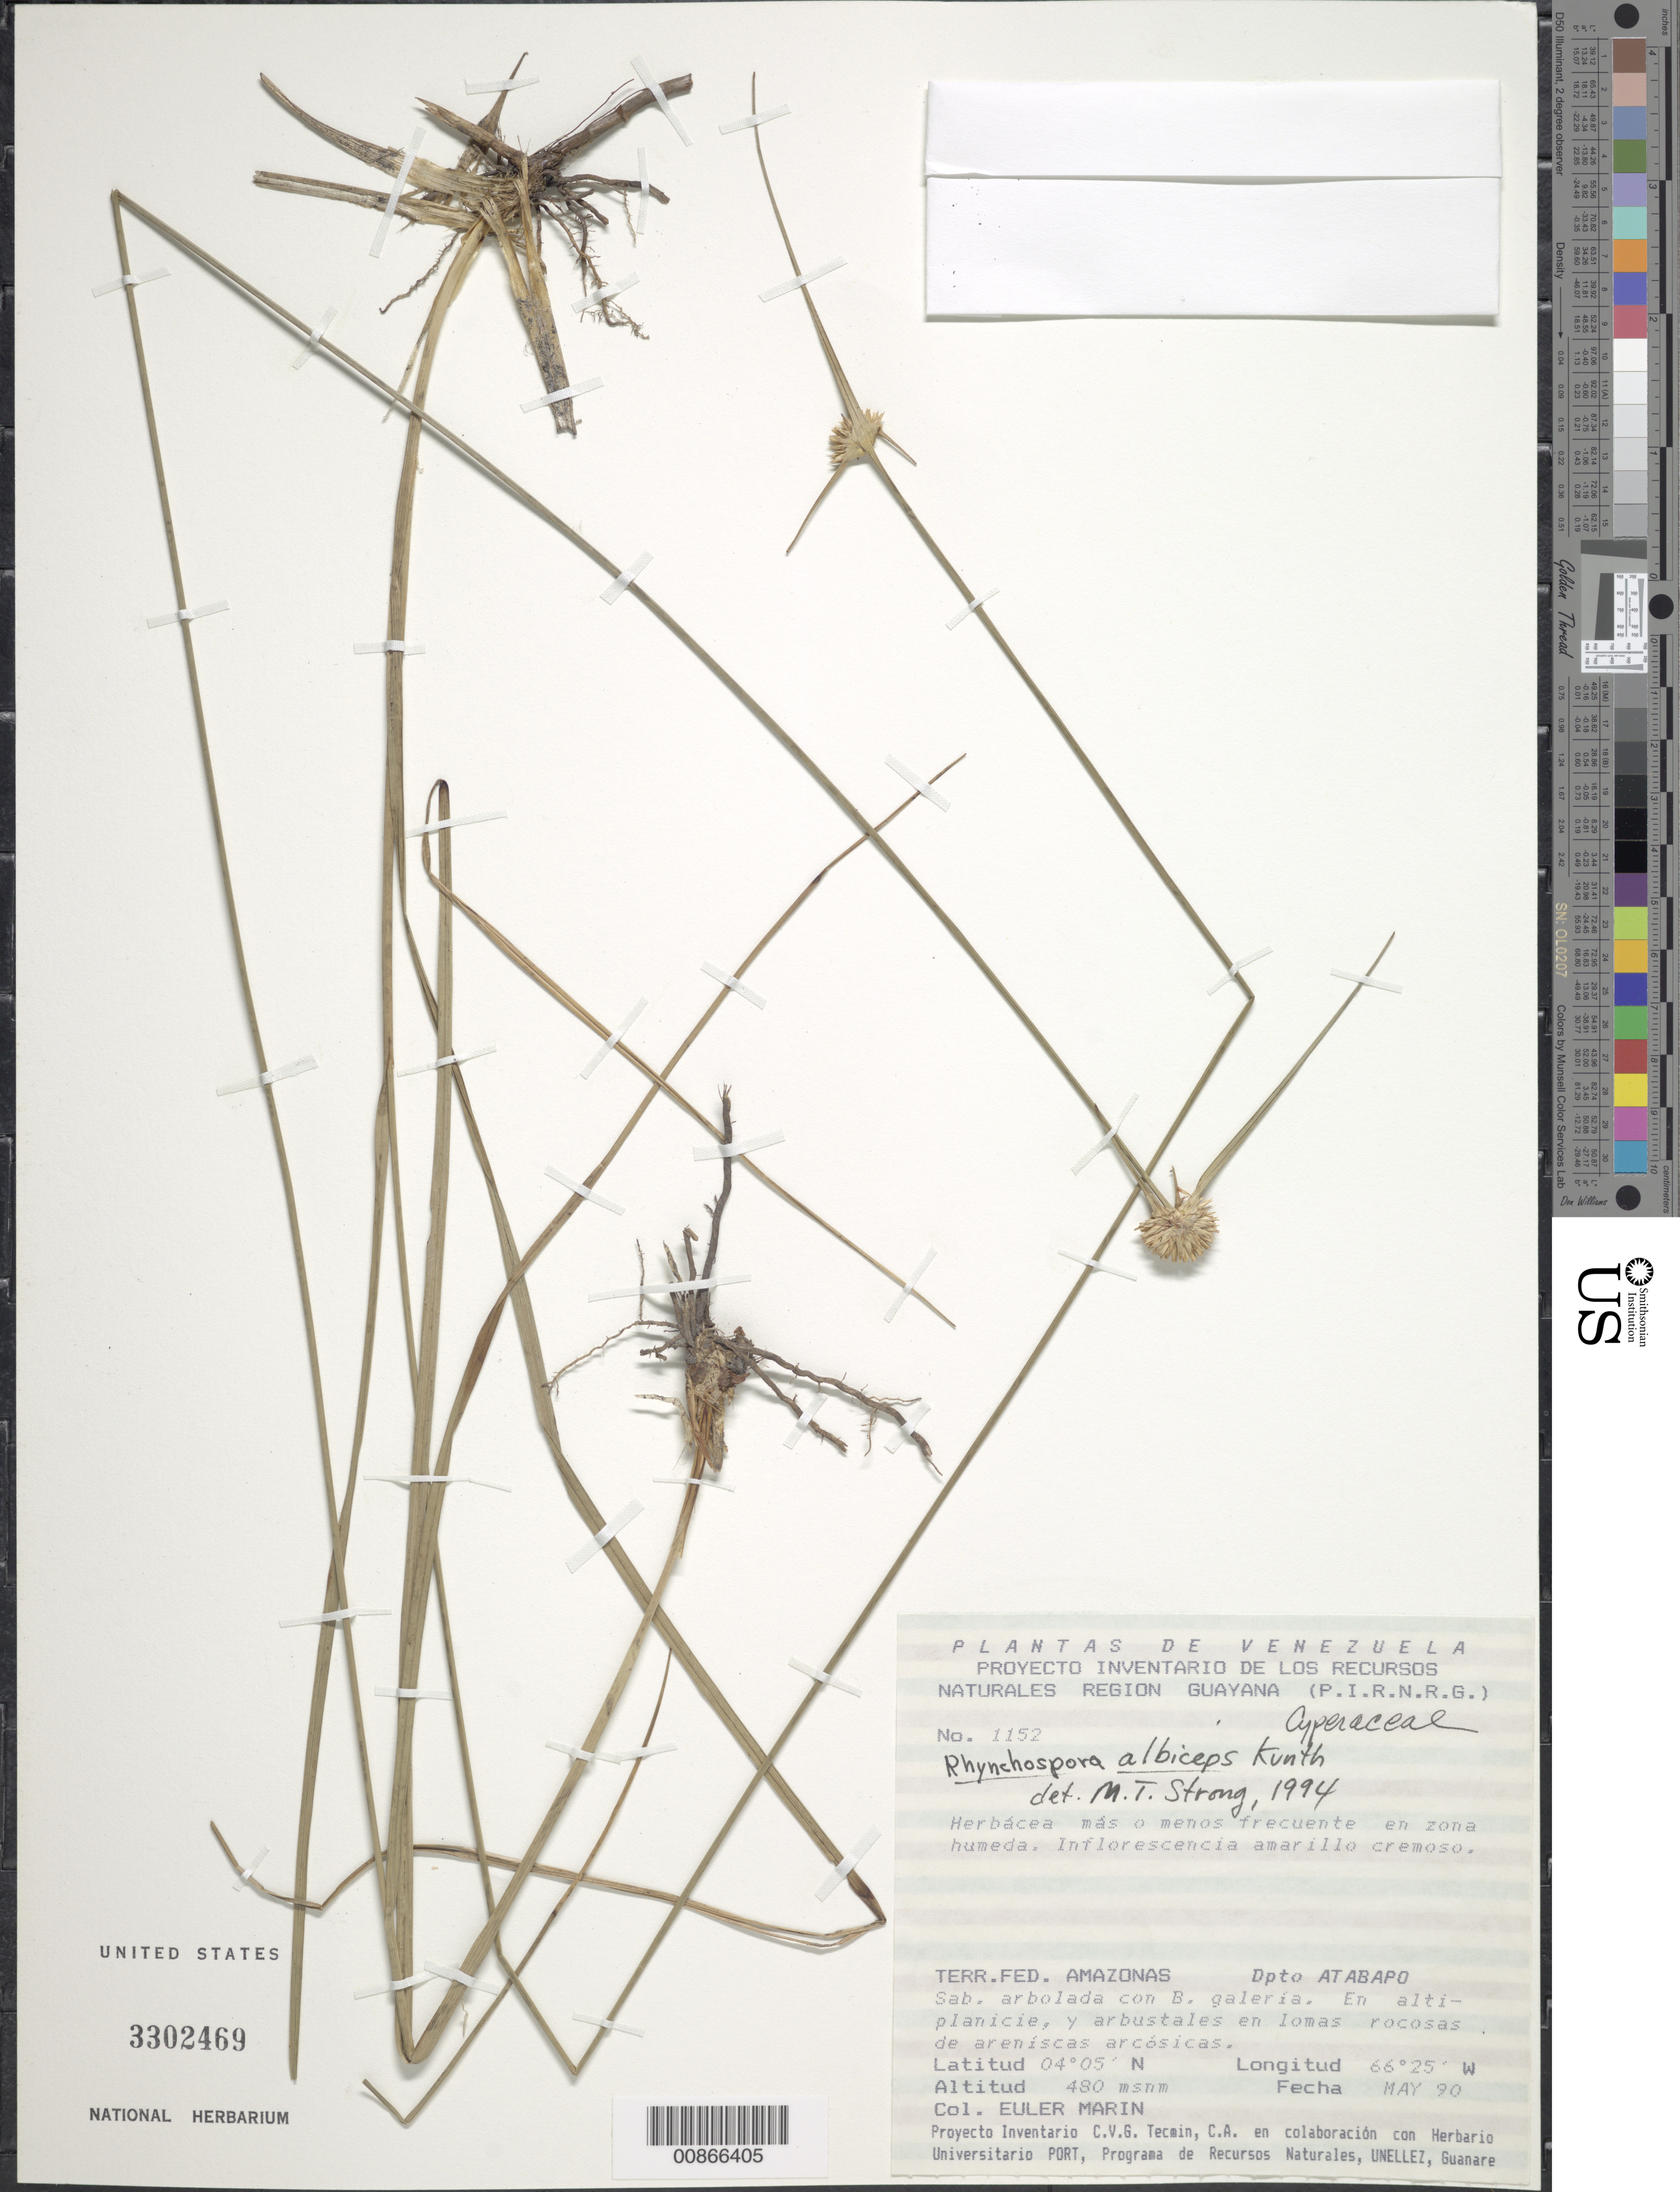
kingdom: Plantae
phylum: Tracheophyta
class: Liliopsida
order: Poales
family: Cyperaceae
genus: Rhynchospora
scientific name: Rhynchospora albiceps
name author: Kunth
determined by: Strong, M. T., (US), Smithsonian Institution - National Museum of Natural History (UNITED STATES)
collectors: E. Marin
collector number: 1152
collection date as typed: May-90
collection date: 1990-05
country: Venezuela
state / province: Amazonas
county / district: Atabapo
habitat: Sabana arbolada con B. galeria; altiplanicie y arbustales en lomas rocosas de areniscas arcosicas; en zona húmeda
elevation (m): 480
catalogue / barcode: US 3302469